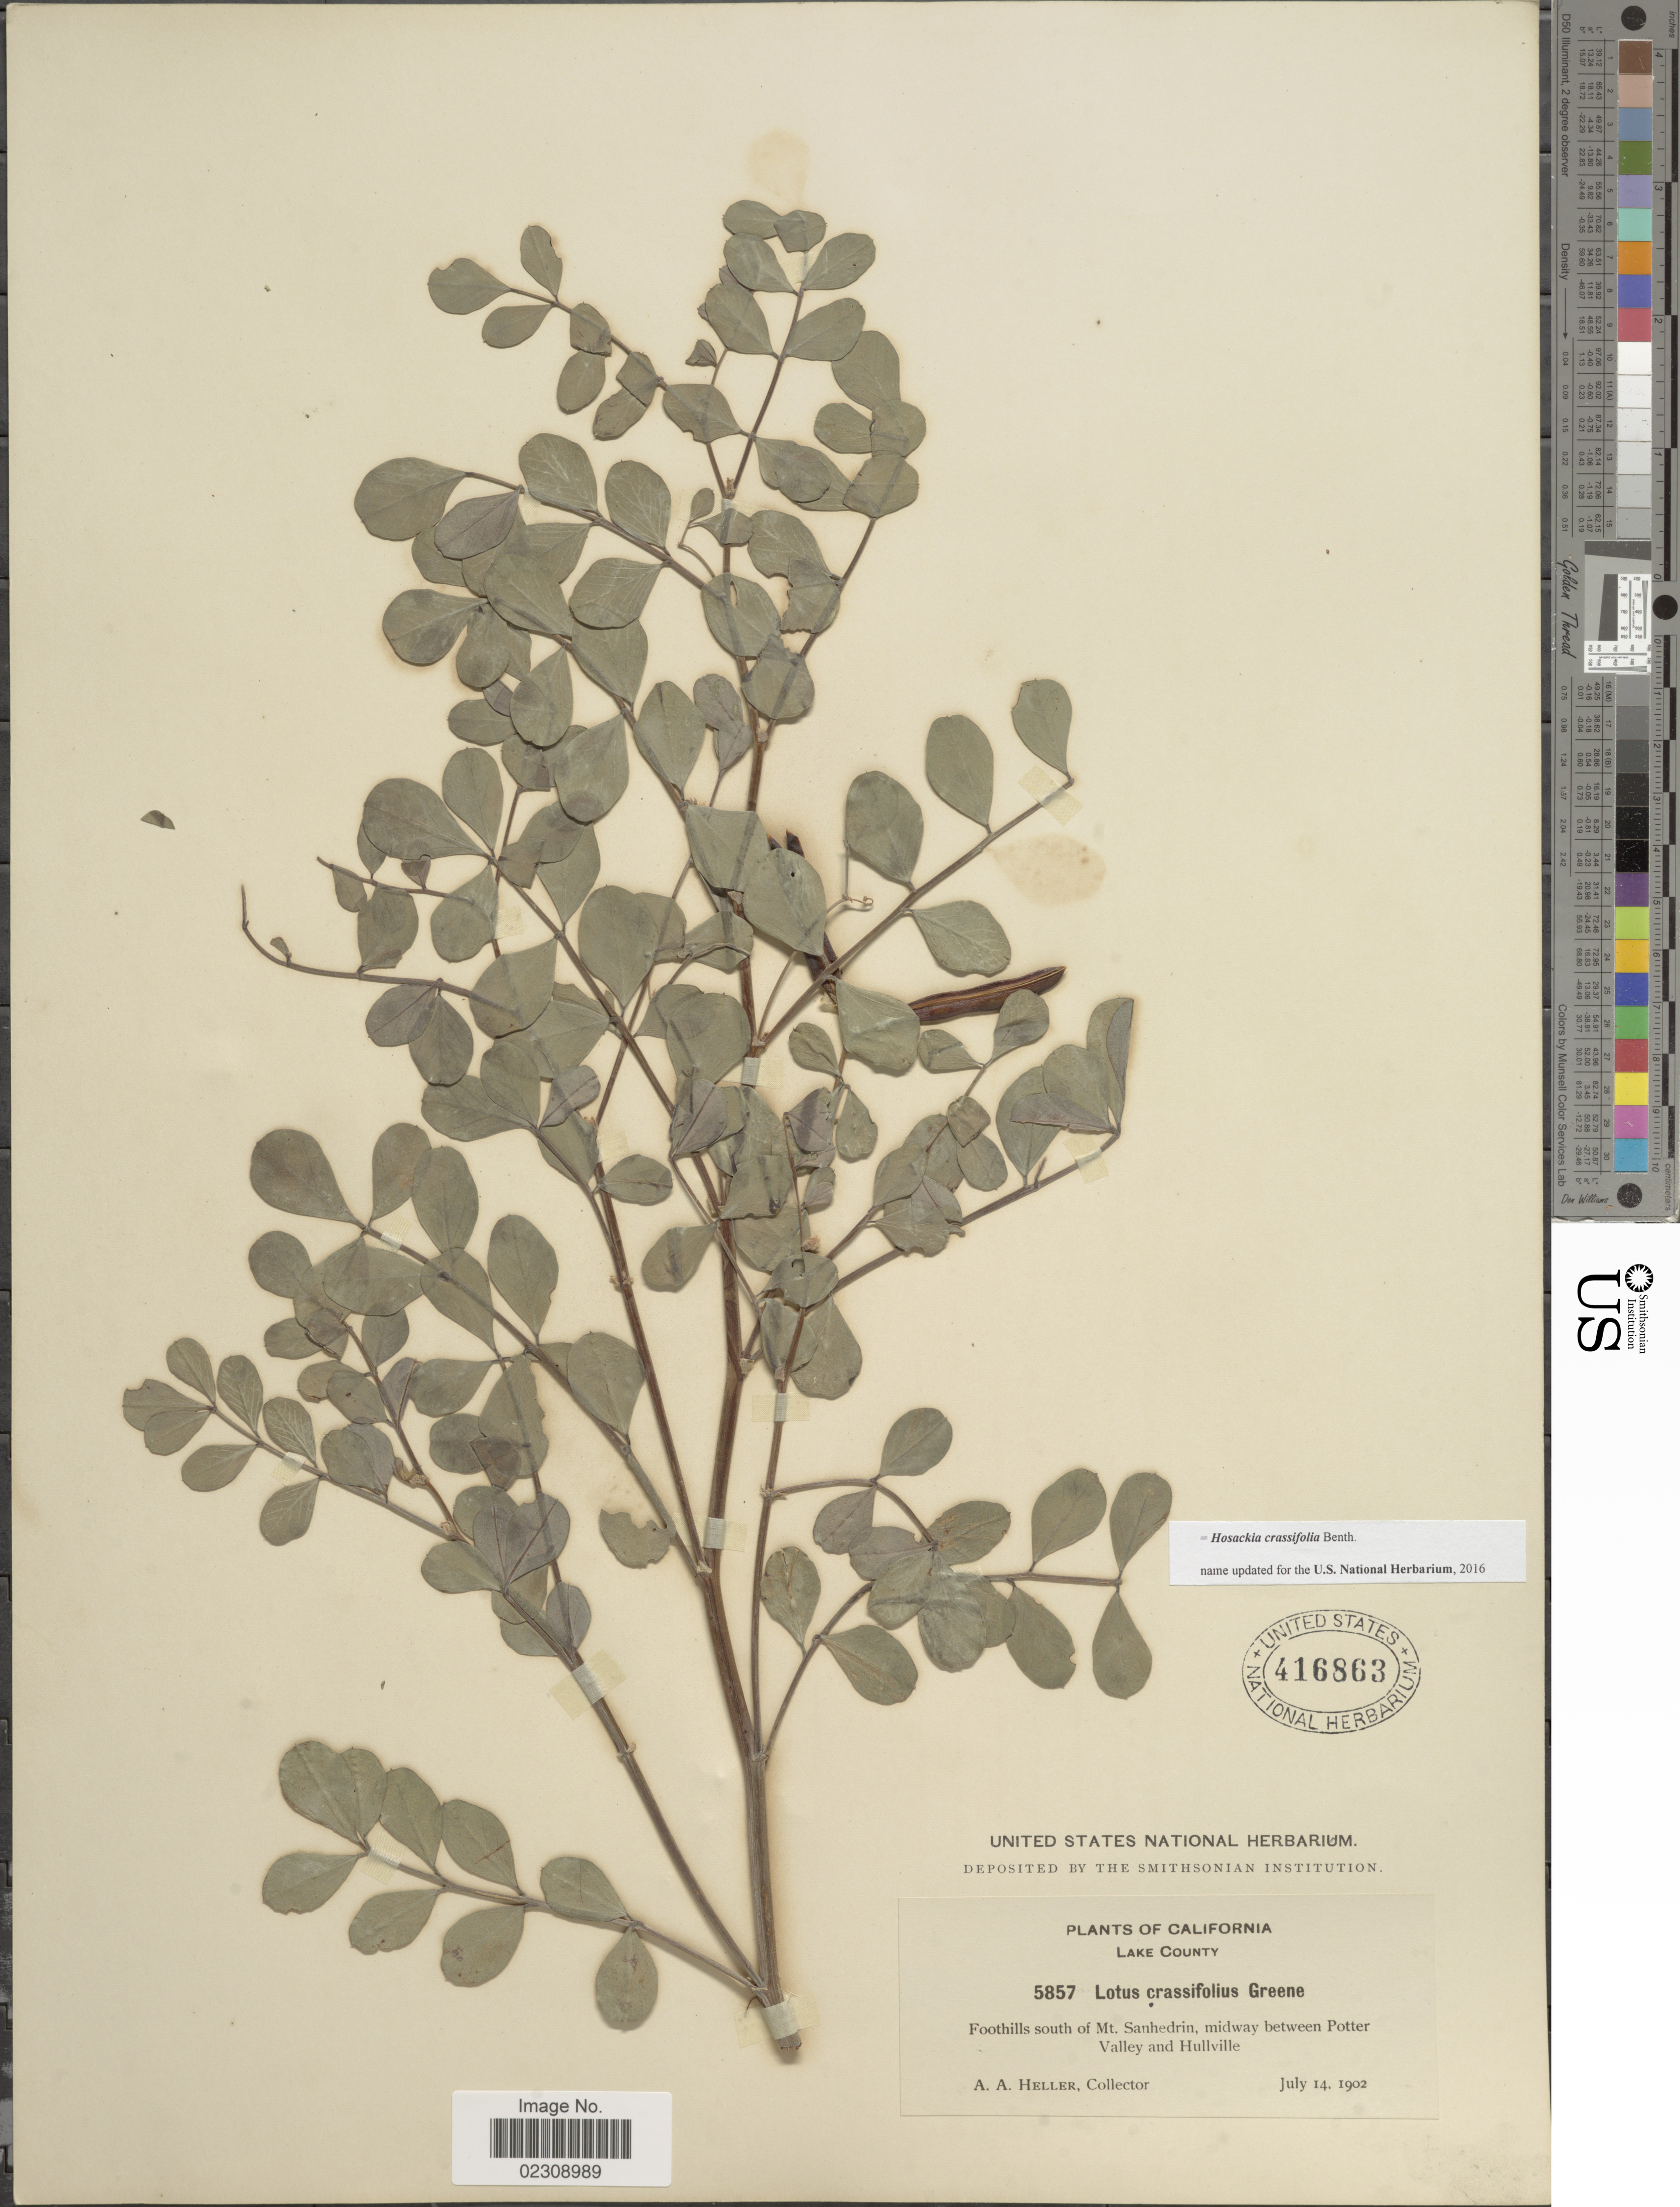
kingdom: Plantae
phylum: Tracheophyta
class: Magnoliopsida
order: Fabales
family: Fabaceae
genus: Hosackia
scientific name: Hosackia crassifolia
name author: Benth.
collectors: A. A. Heller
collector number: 5857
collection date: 1902-07-14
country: United States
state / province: California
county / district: Lake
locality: Lake County. Foothills south of Mt. Sanhedrin, midway between Potter Valley and Hullville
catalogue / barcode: US 416863